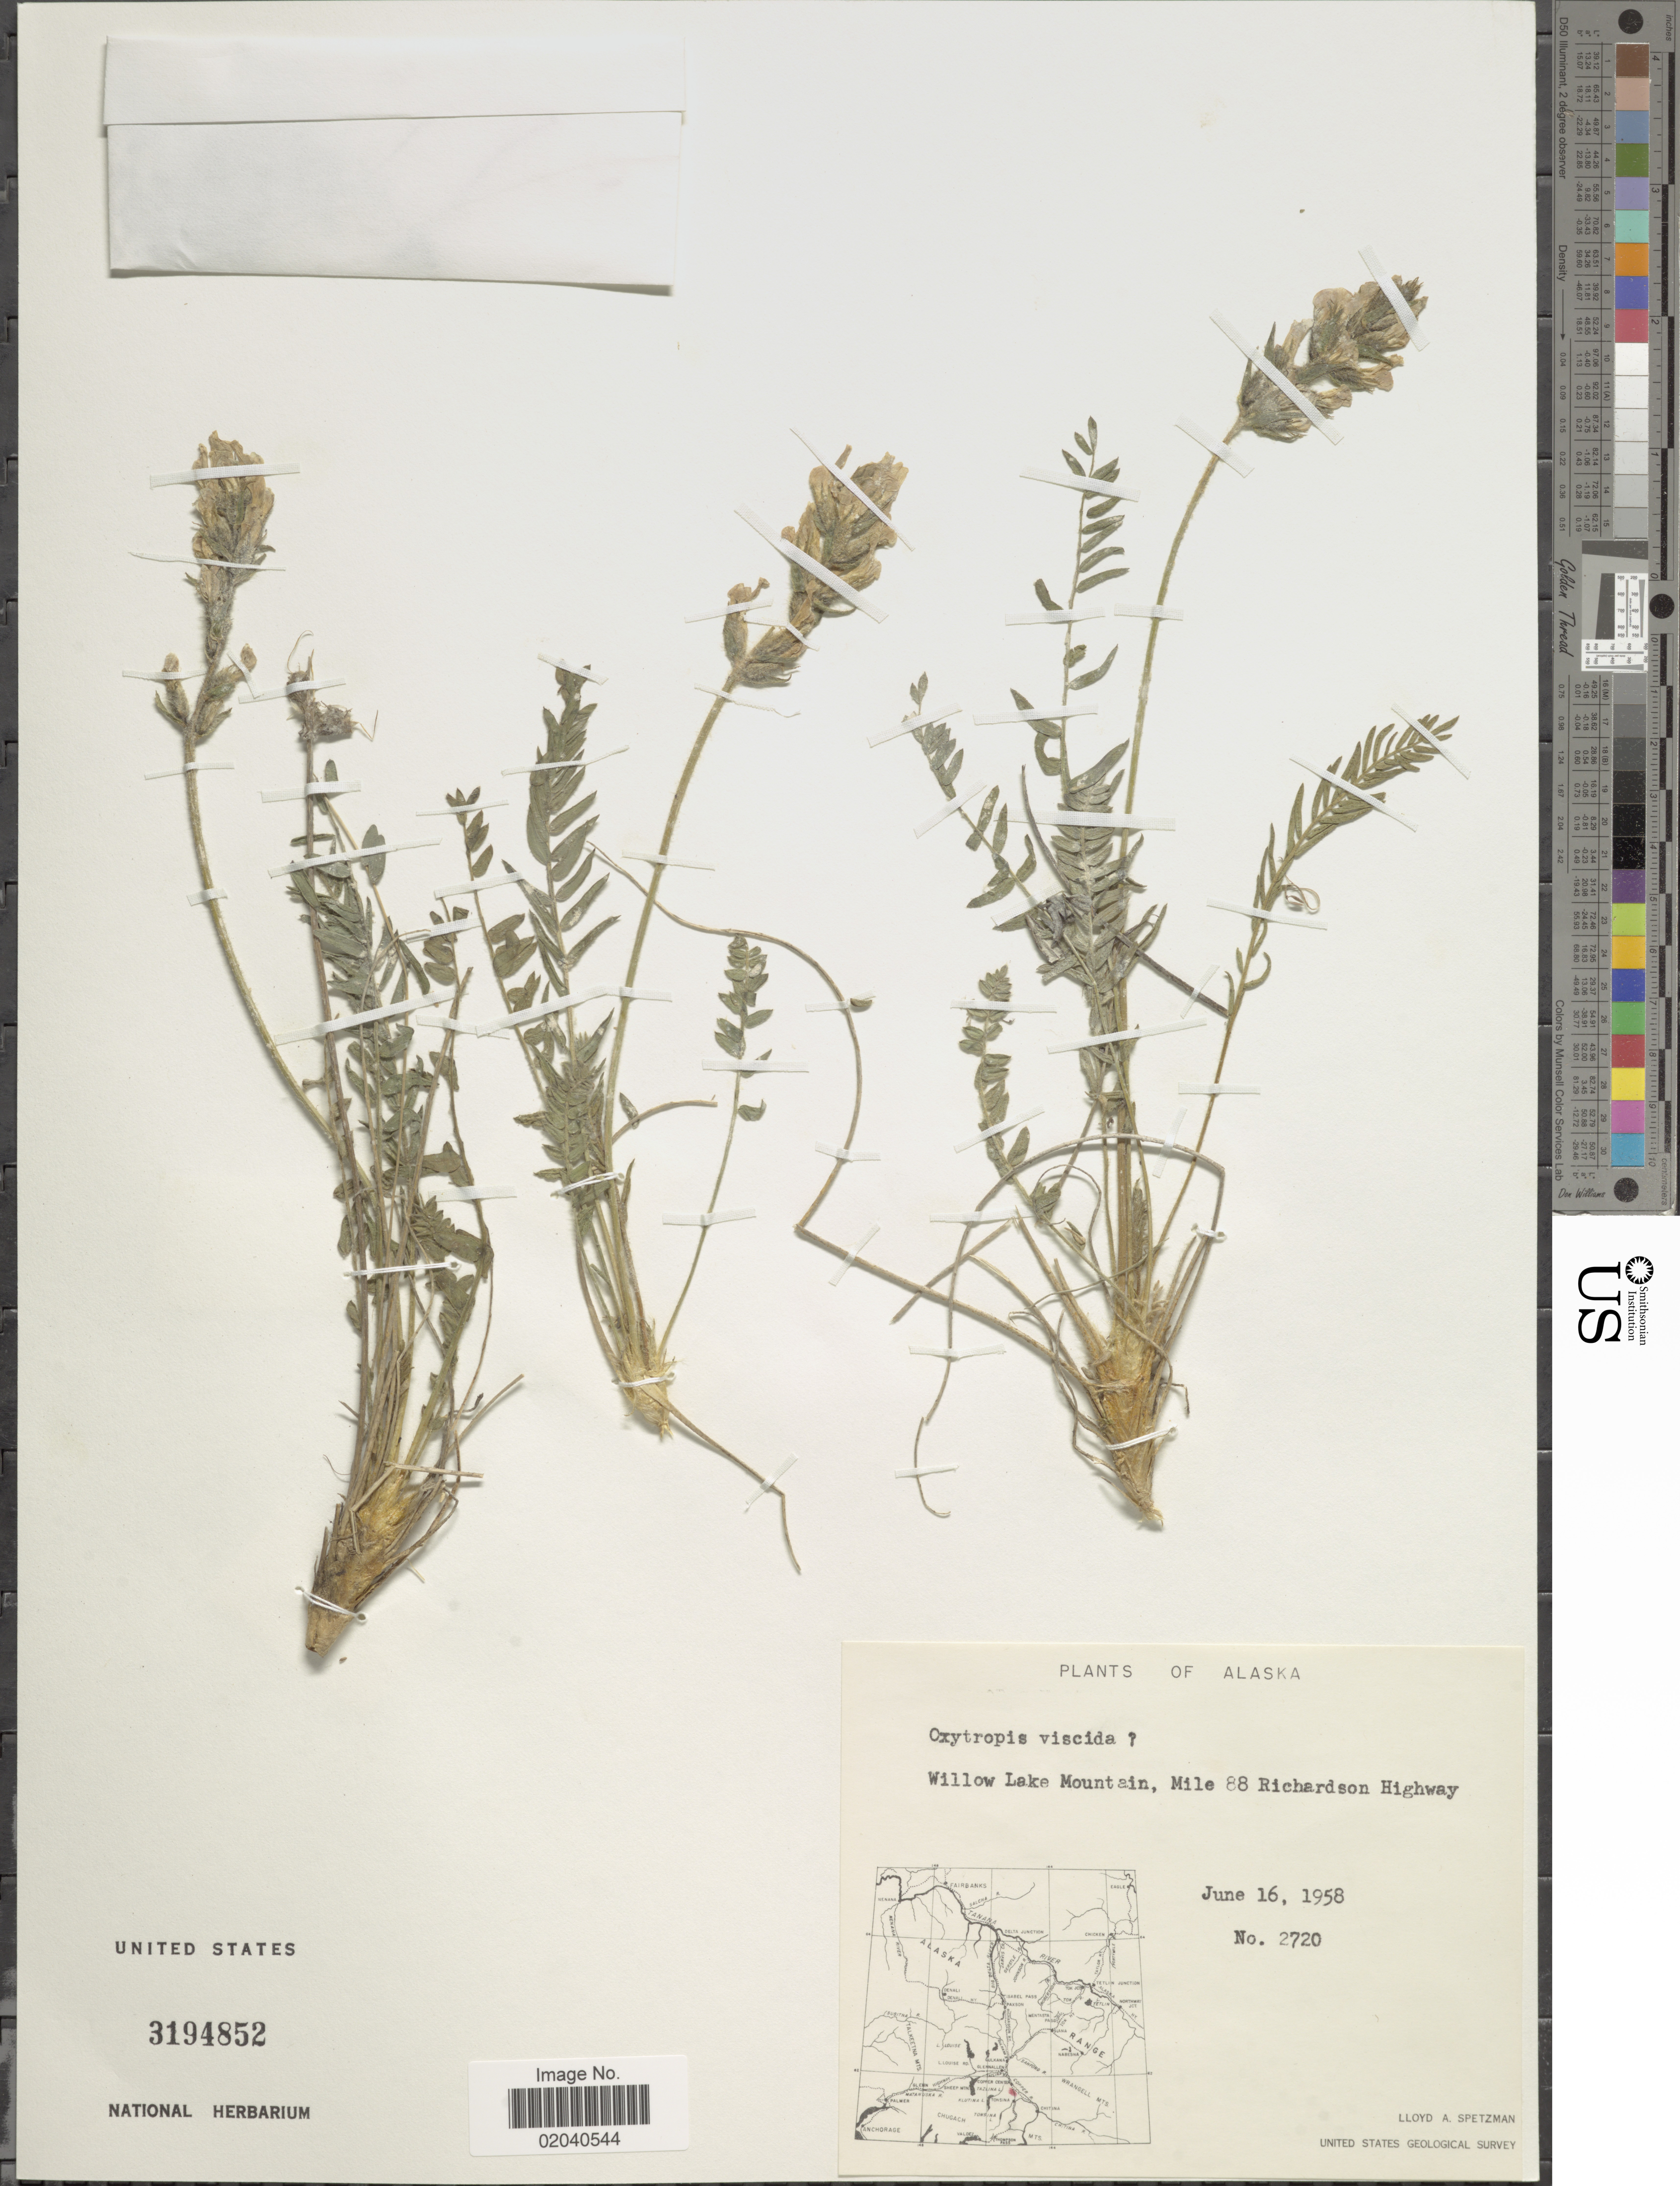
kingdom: Plantae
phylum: Tracheophyta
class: Magnoliopsida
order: Fabales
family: Fabaceae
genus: Oxytropis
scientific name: Oxytropis viscida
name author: Nutt.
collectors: L. Spetzman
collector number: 2720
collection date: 1958-06-16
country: United States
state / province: Alaska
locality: Willow Lake Mountain, Mile 88 Richardson Highway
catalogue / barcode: US 3194852